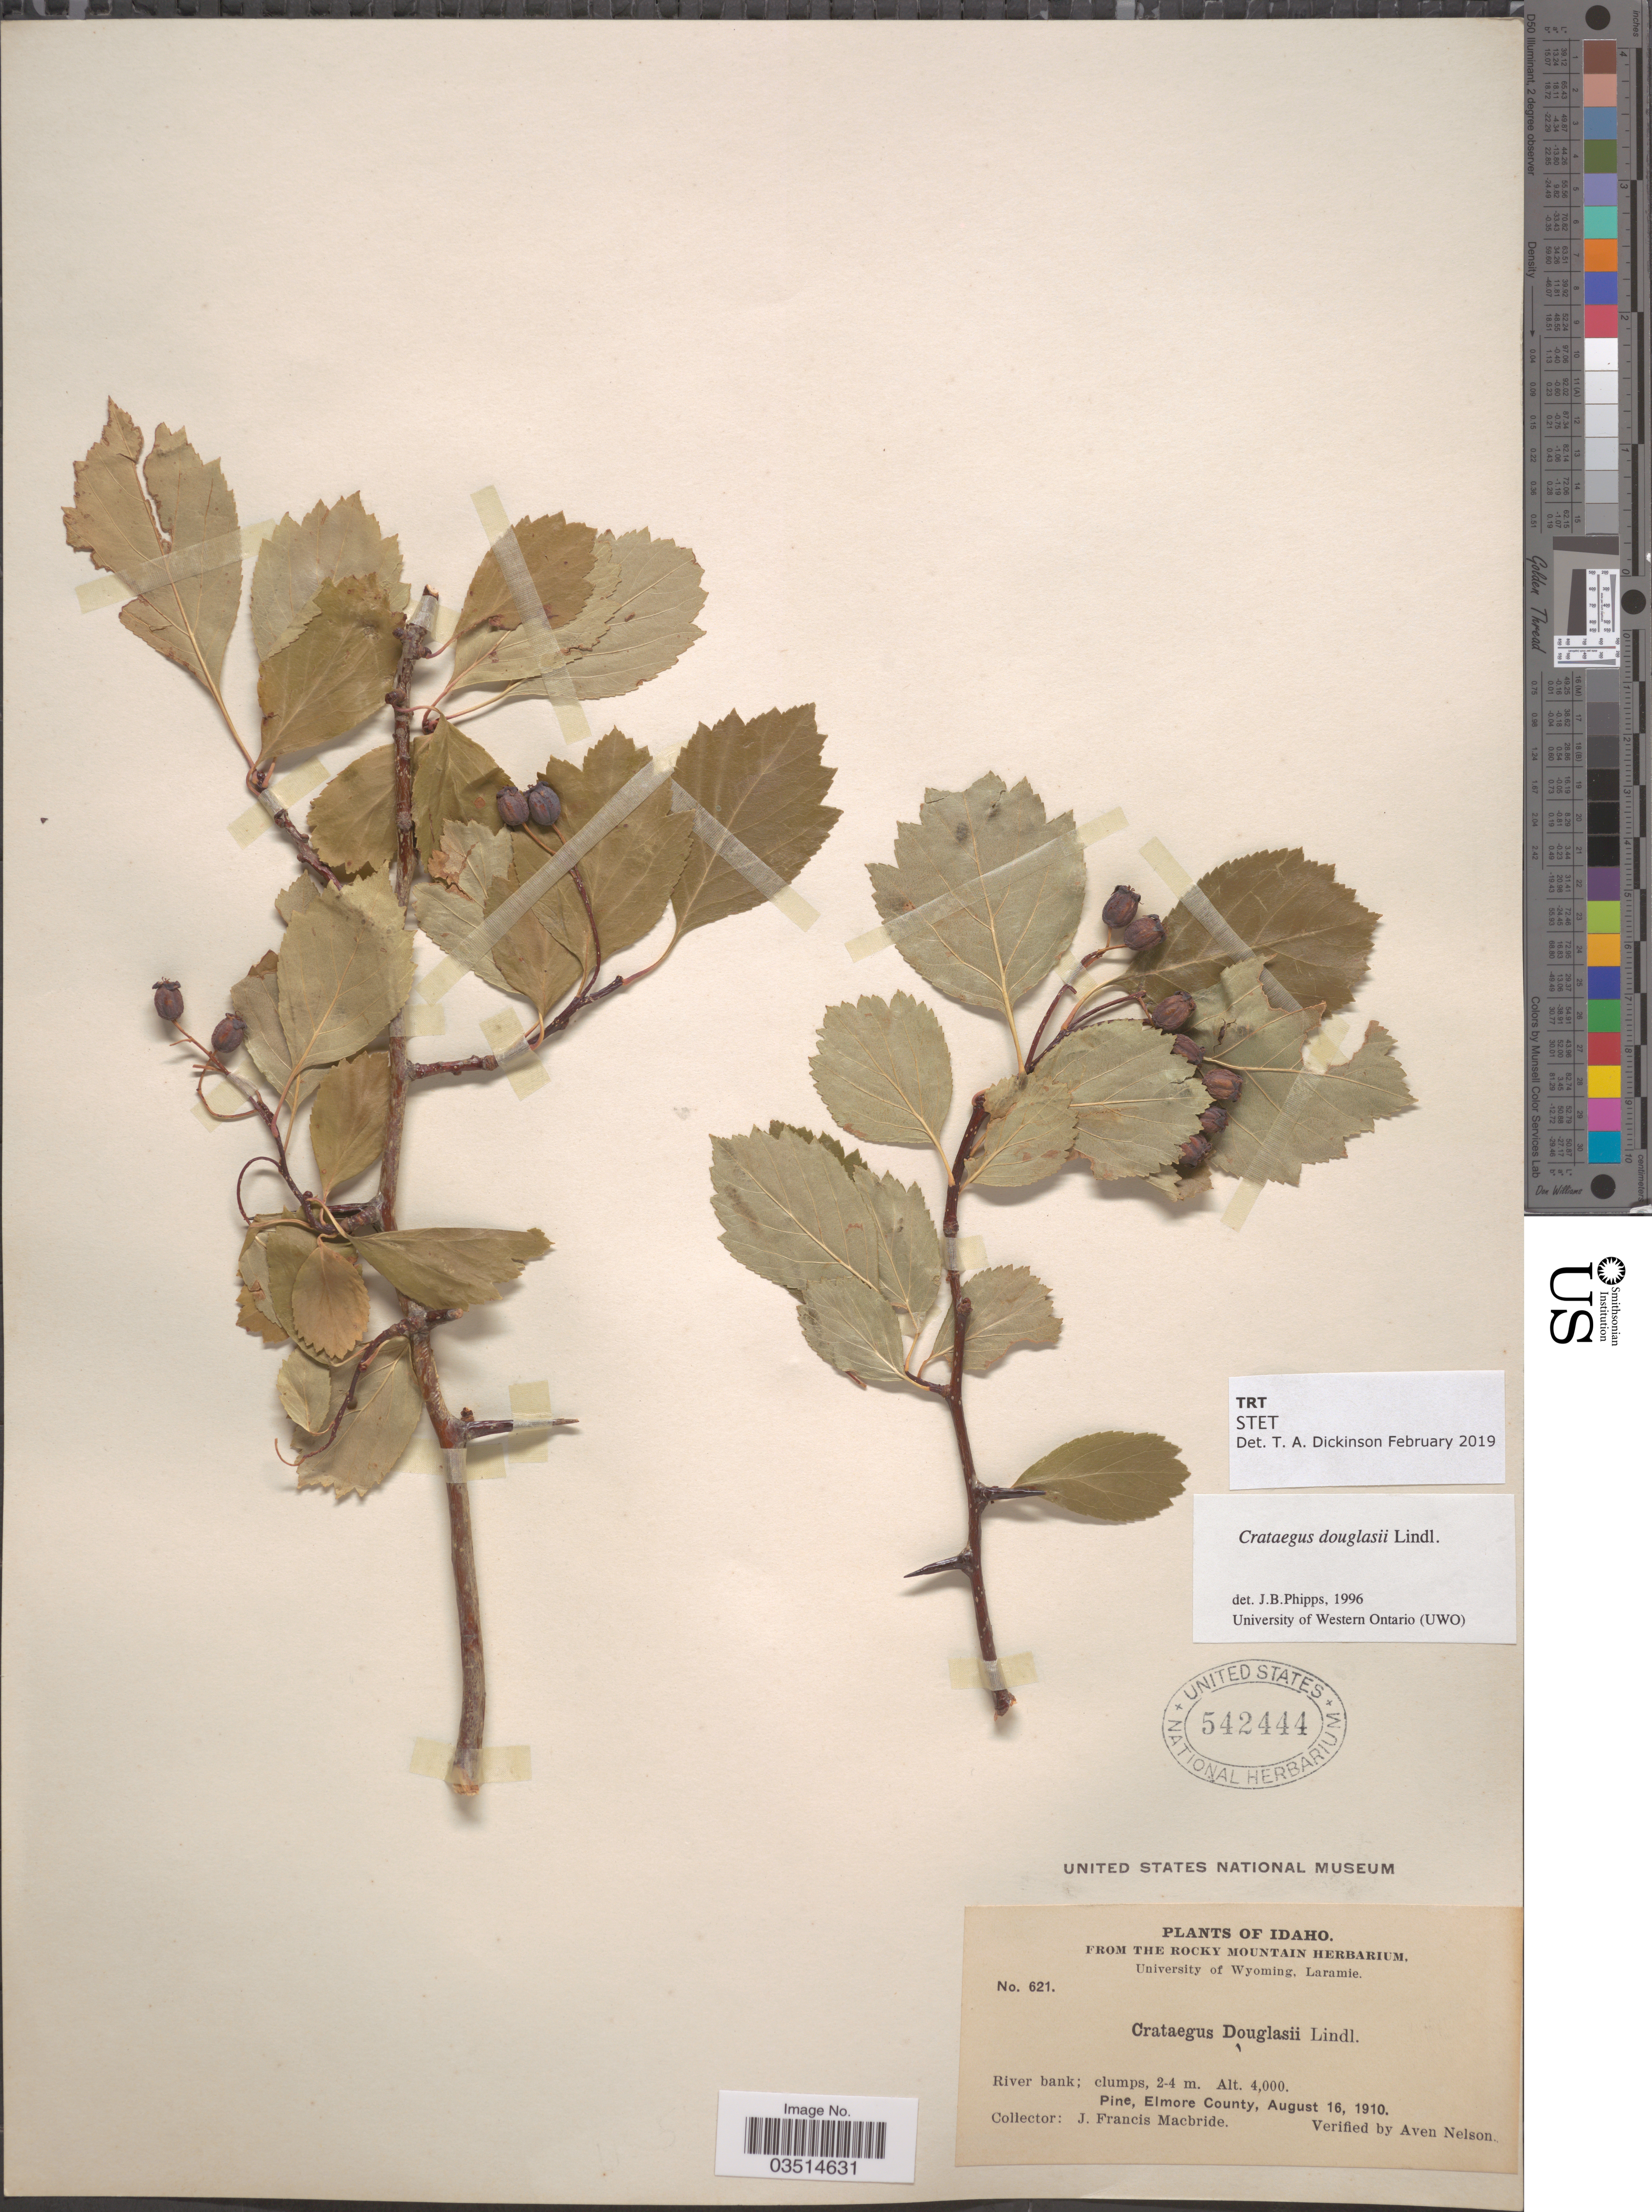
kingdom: Plantae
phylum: Tracheophyta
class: Magnoliopsida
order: Rosales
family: Rosaceae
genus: Crataegus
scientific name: Crataegus douglasii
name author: Lindl.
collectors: J. F. Macbride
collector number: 621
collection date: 1910-08-16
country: United States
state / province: Idaho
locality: Pine, Elmore County.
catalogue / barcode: US 542444